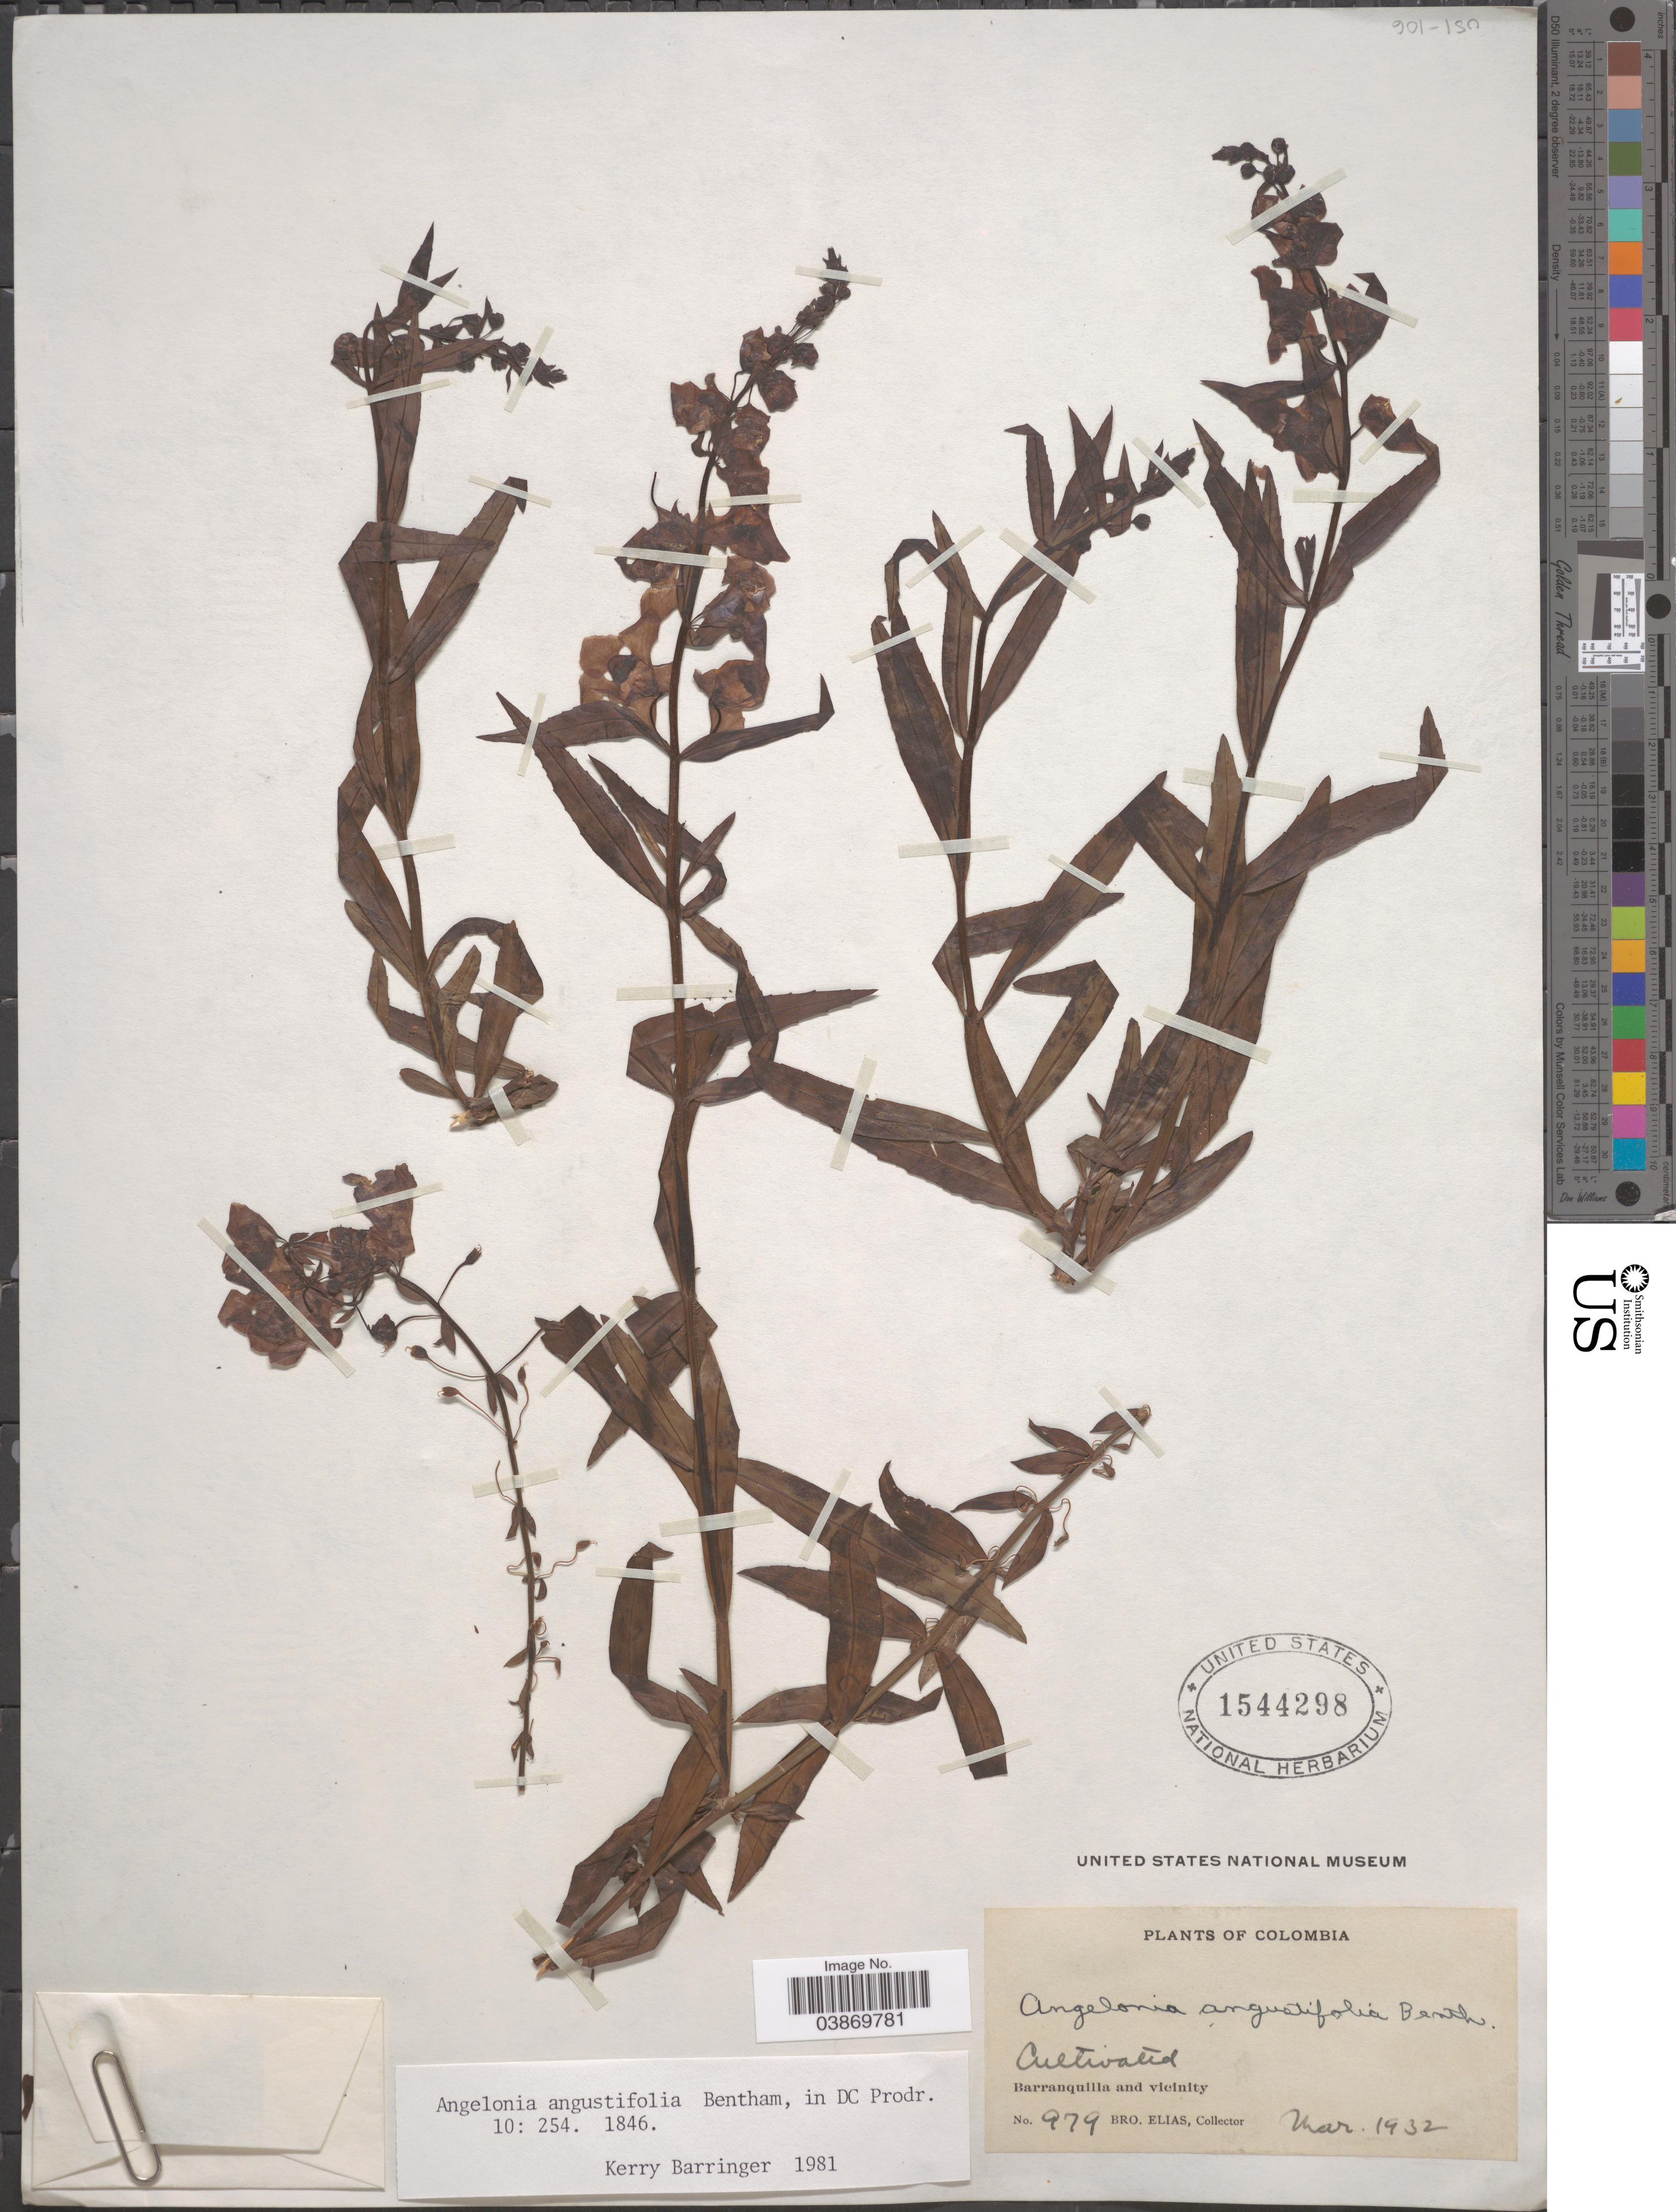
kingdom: Plantae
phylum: Tracheophyta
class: Magnoliopsida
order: Lamiales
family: Plantaginaceae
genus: Angelonia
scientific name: Angelonia angustifolia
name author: Benth.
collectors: Bro. Elias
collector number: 979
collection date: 1932-03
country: Colombia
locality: Barranquilla and vicinity.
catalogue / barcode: US 1544298